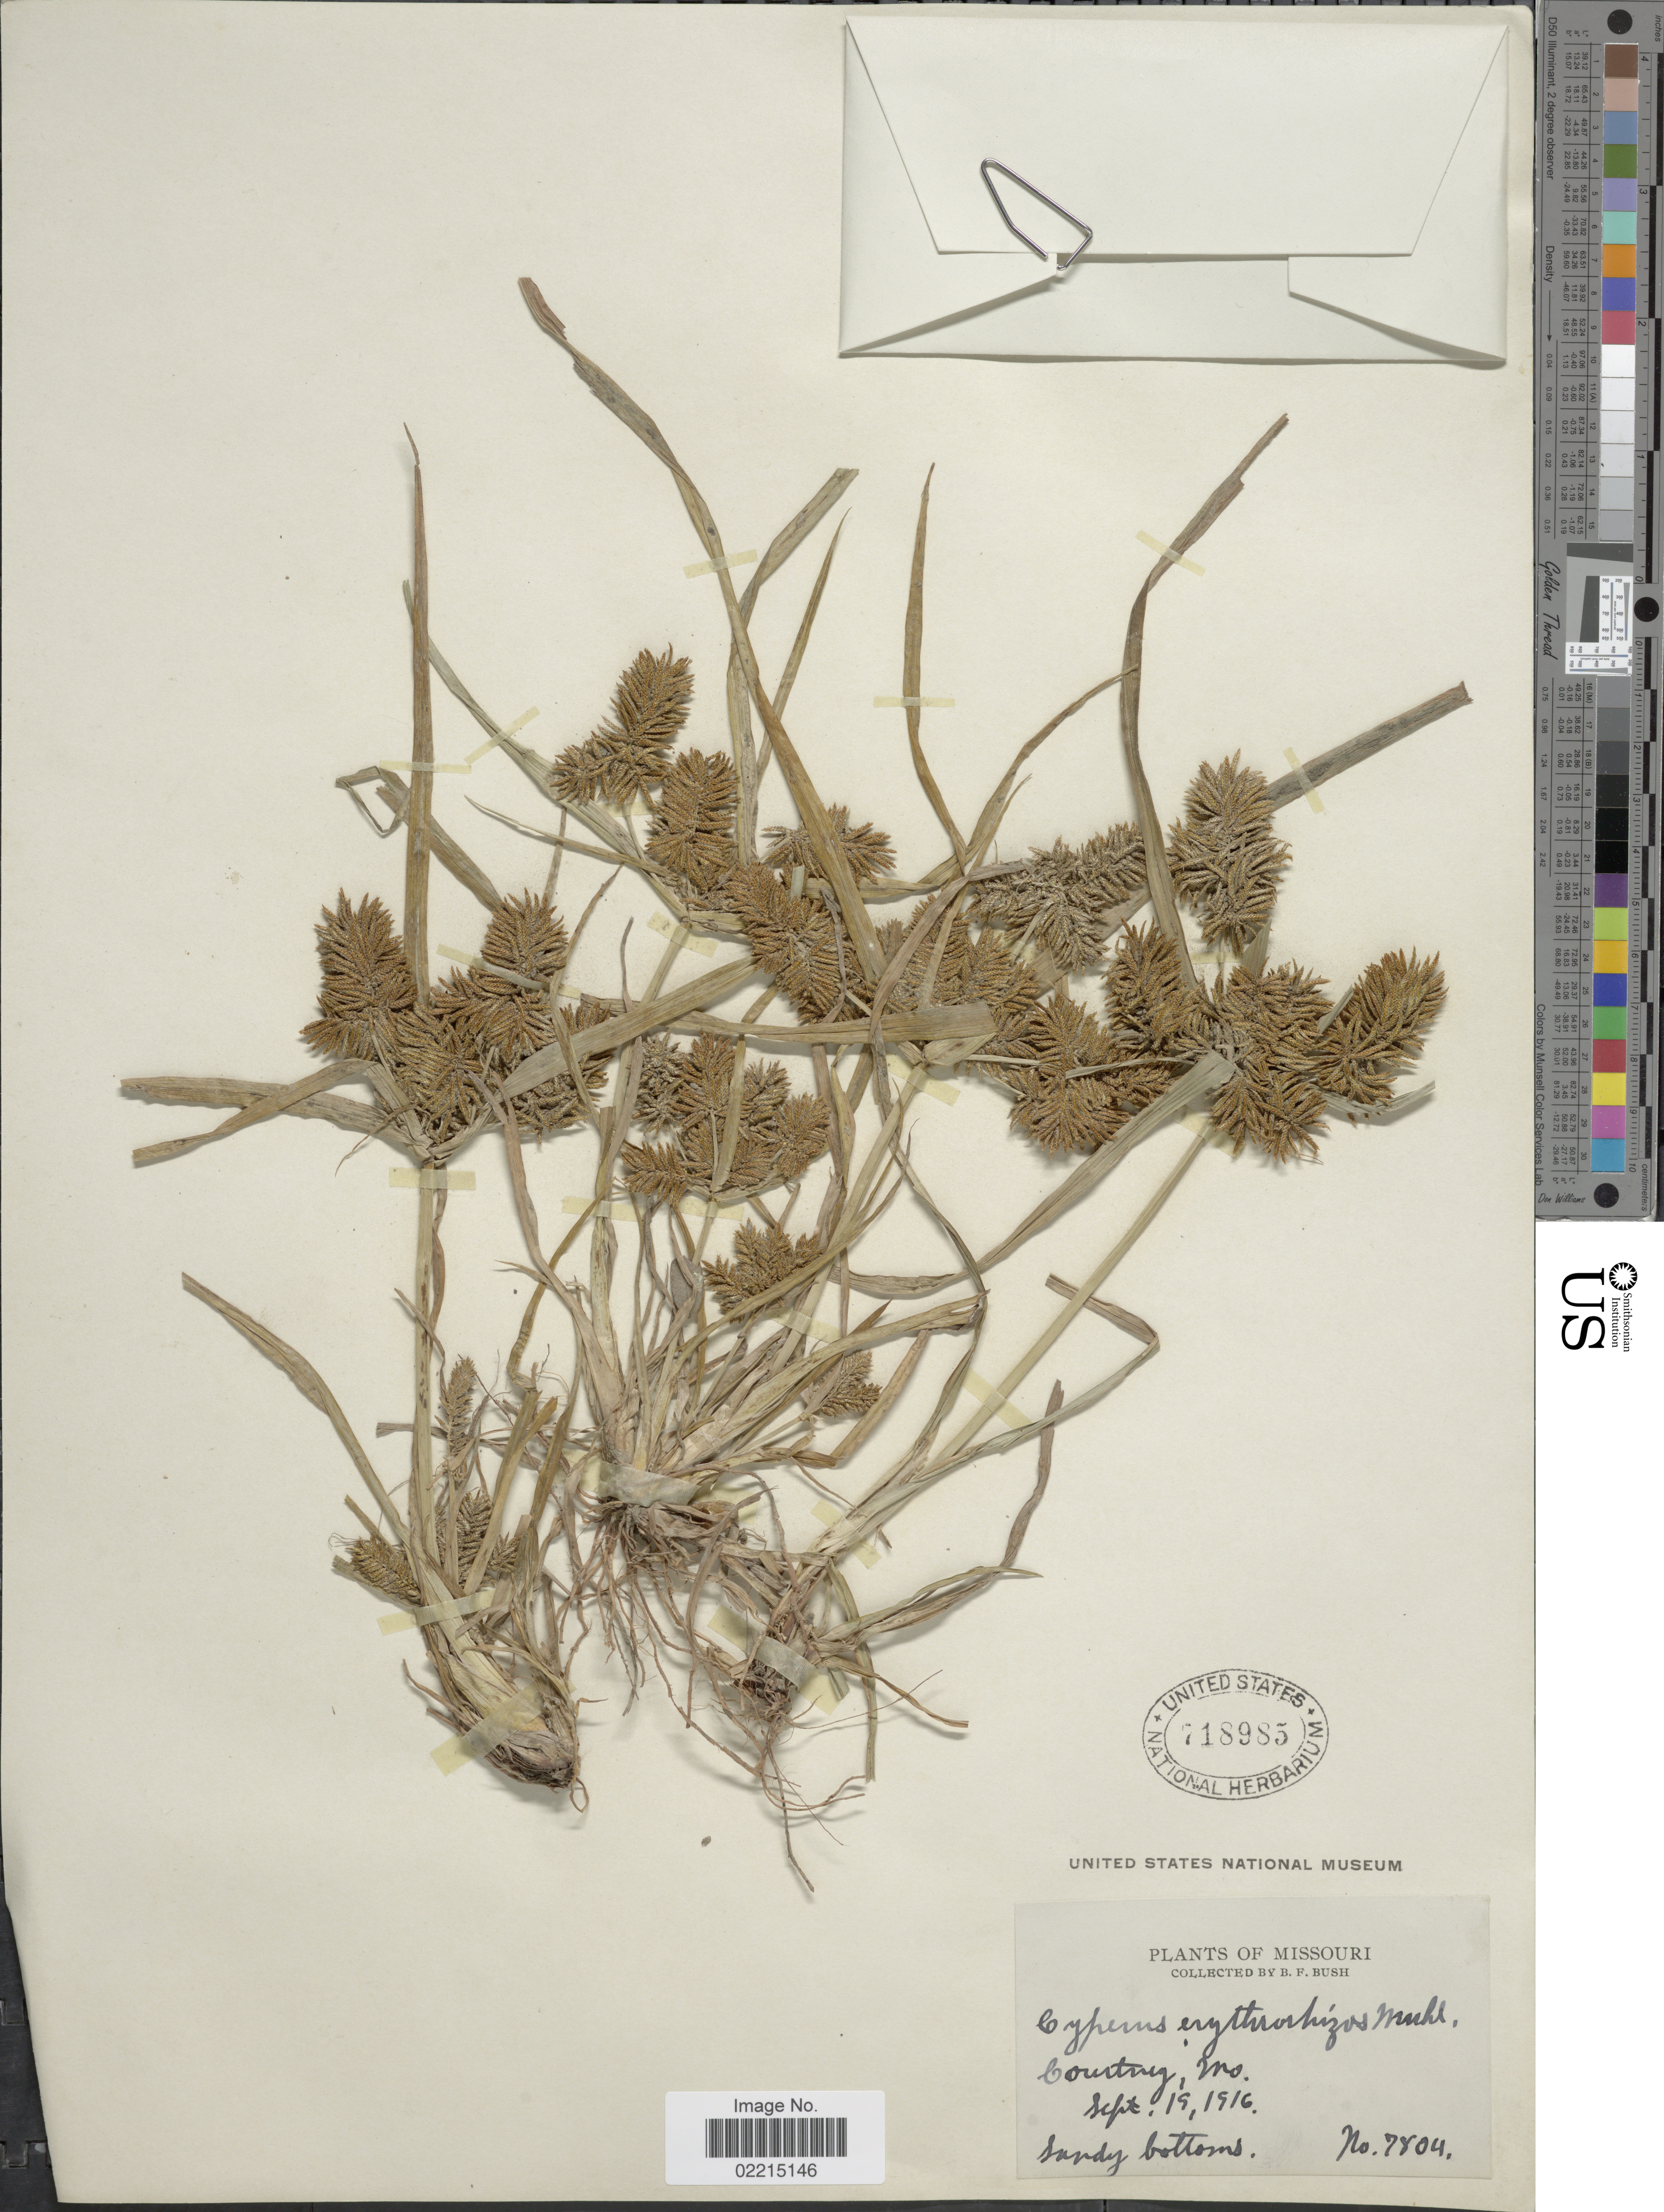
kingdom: Plantae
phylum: Tracheophyta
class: Liliopsida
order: Poales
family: Cyperaceae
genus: Cyperus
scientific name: Cyperus erythrorhizos Muhl.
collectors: B. F. Bush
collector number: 7804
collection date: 1916-09-19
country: United States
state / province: Missouri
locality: Courtney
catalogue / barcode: US 718985